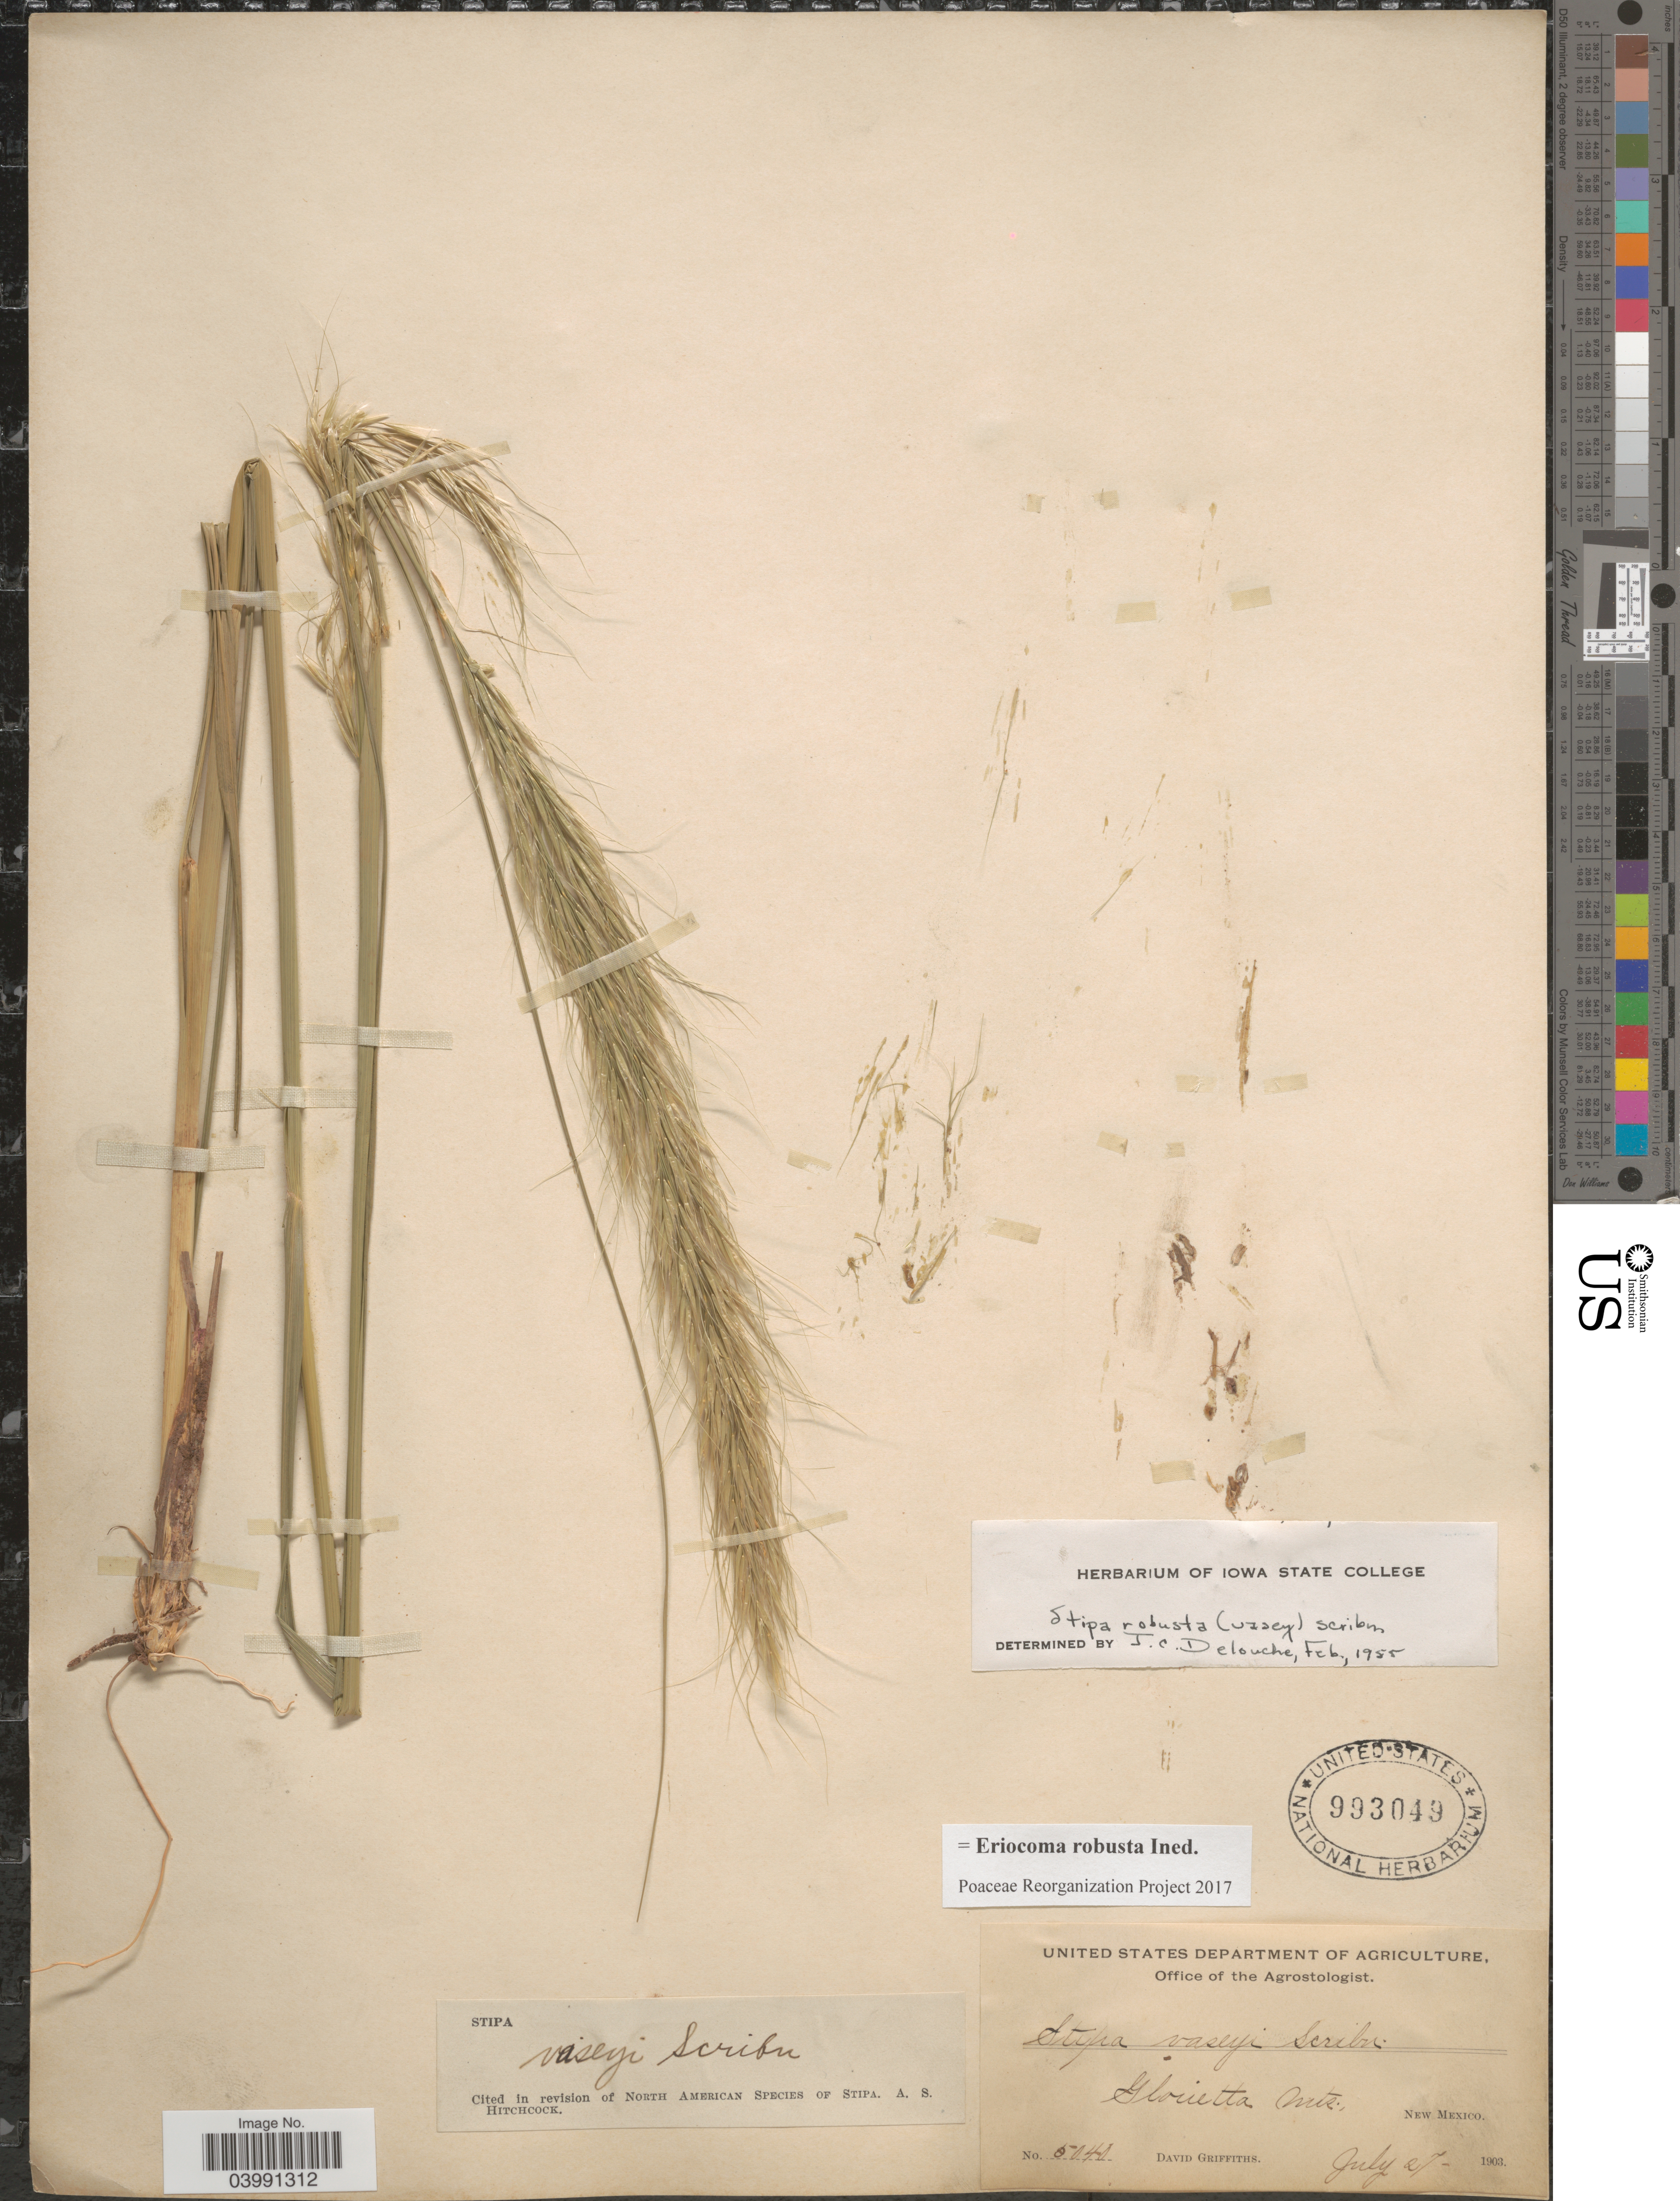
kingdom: Plantae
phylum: Tracheophyta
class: Liliopsida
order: Poales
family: Poaceae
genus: Eriocoma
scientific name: Eriocoma robusta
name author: (Vasey) Romasch.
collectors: D. Griffiths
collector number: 5040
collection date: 1903-07-27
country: United States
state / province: New Mexico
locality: Glorietta Mts.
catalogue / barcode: US 993049